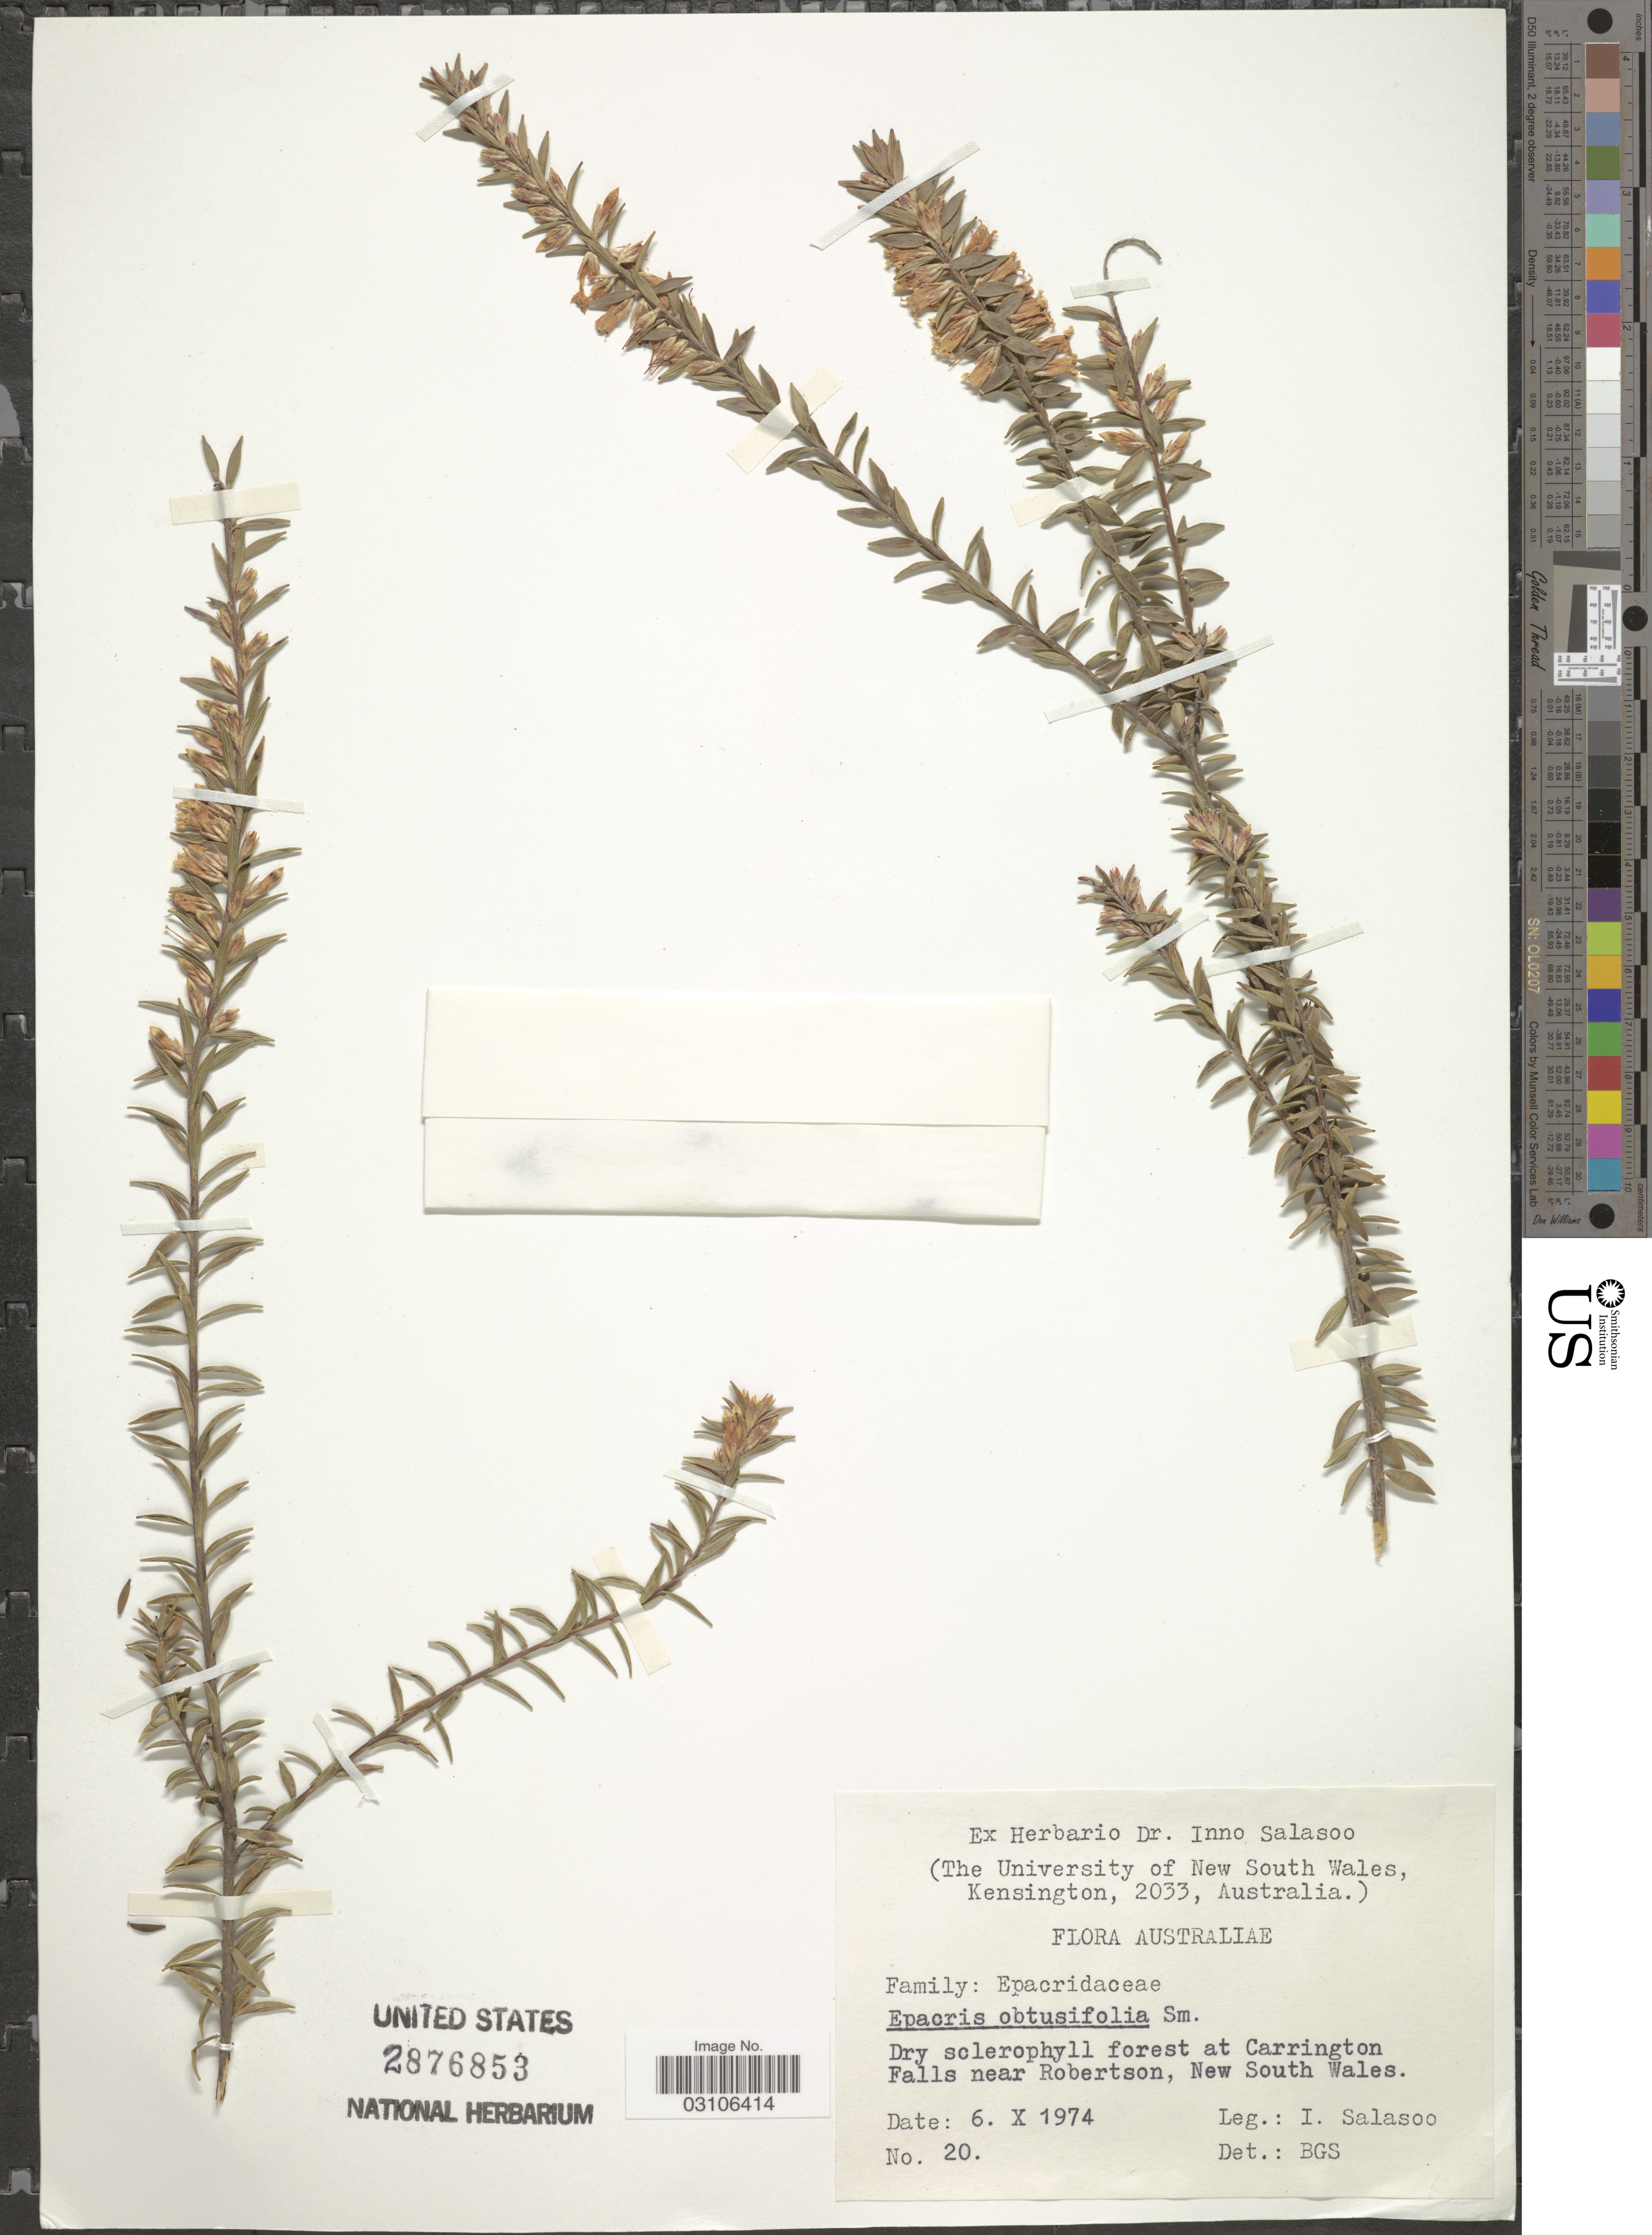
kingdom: Plantae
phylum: Tracheophyta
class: Magnoliopsida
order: Ericales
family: Ericaceae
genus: Epacris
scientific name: Epacris obtusifolia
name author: Sm.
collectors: I. Salasoo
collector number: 20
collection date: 1974-10-06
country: Australia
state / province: New South Wales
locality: At Carrington Falls near Robertson.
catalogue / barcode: US 2876853